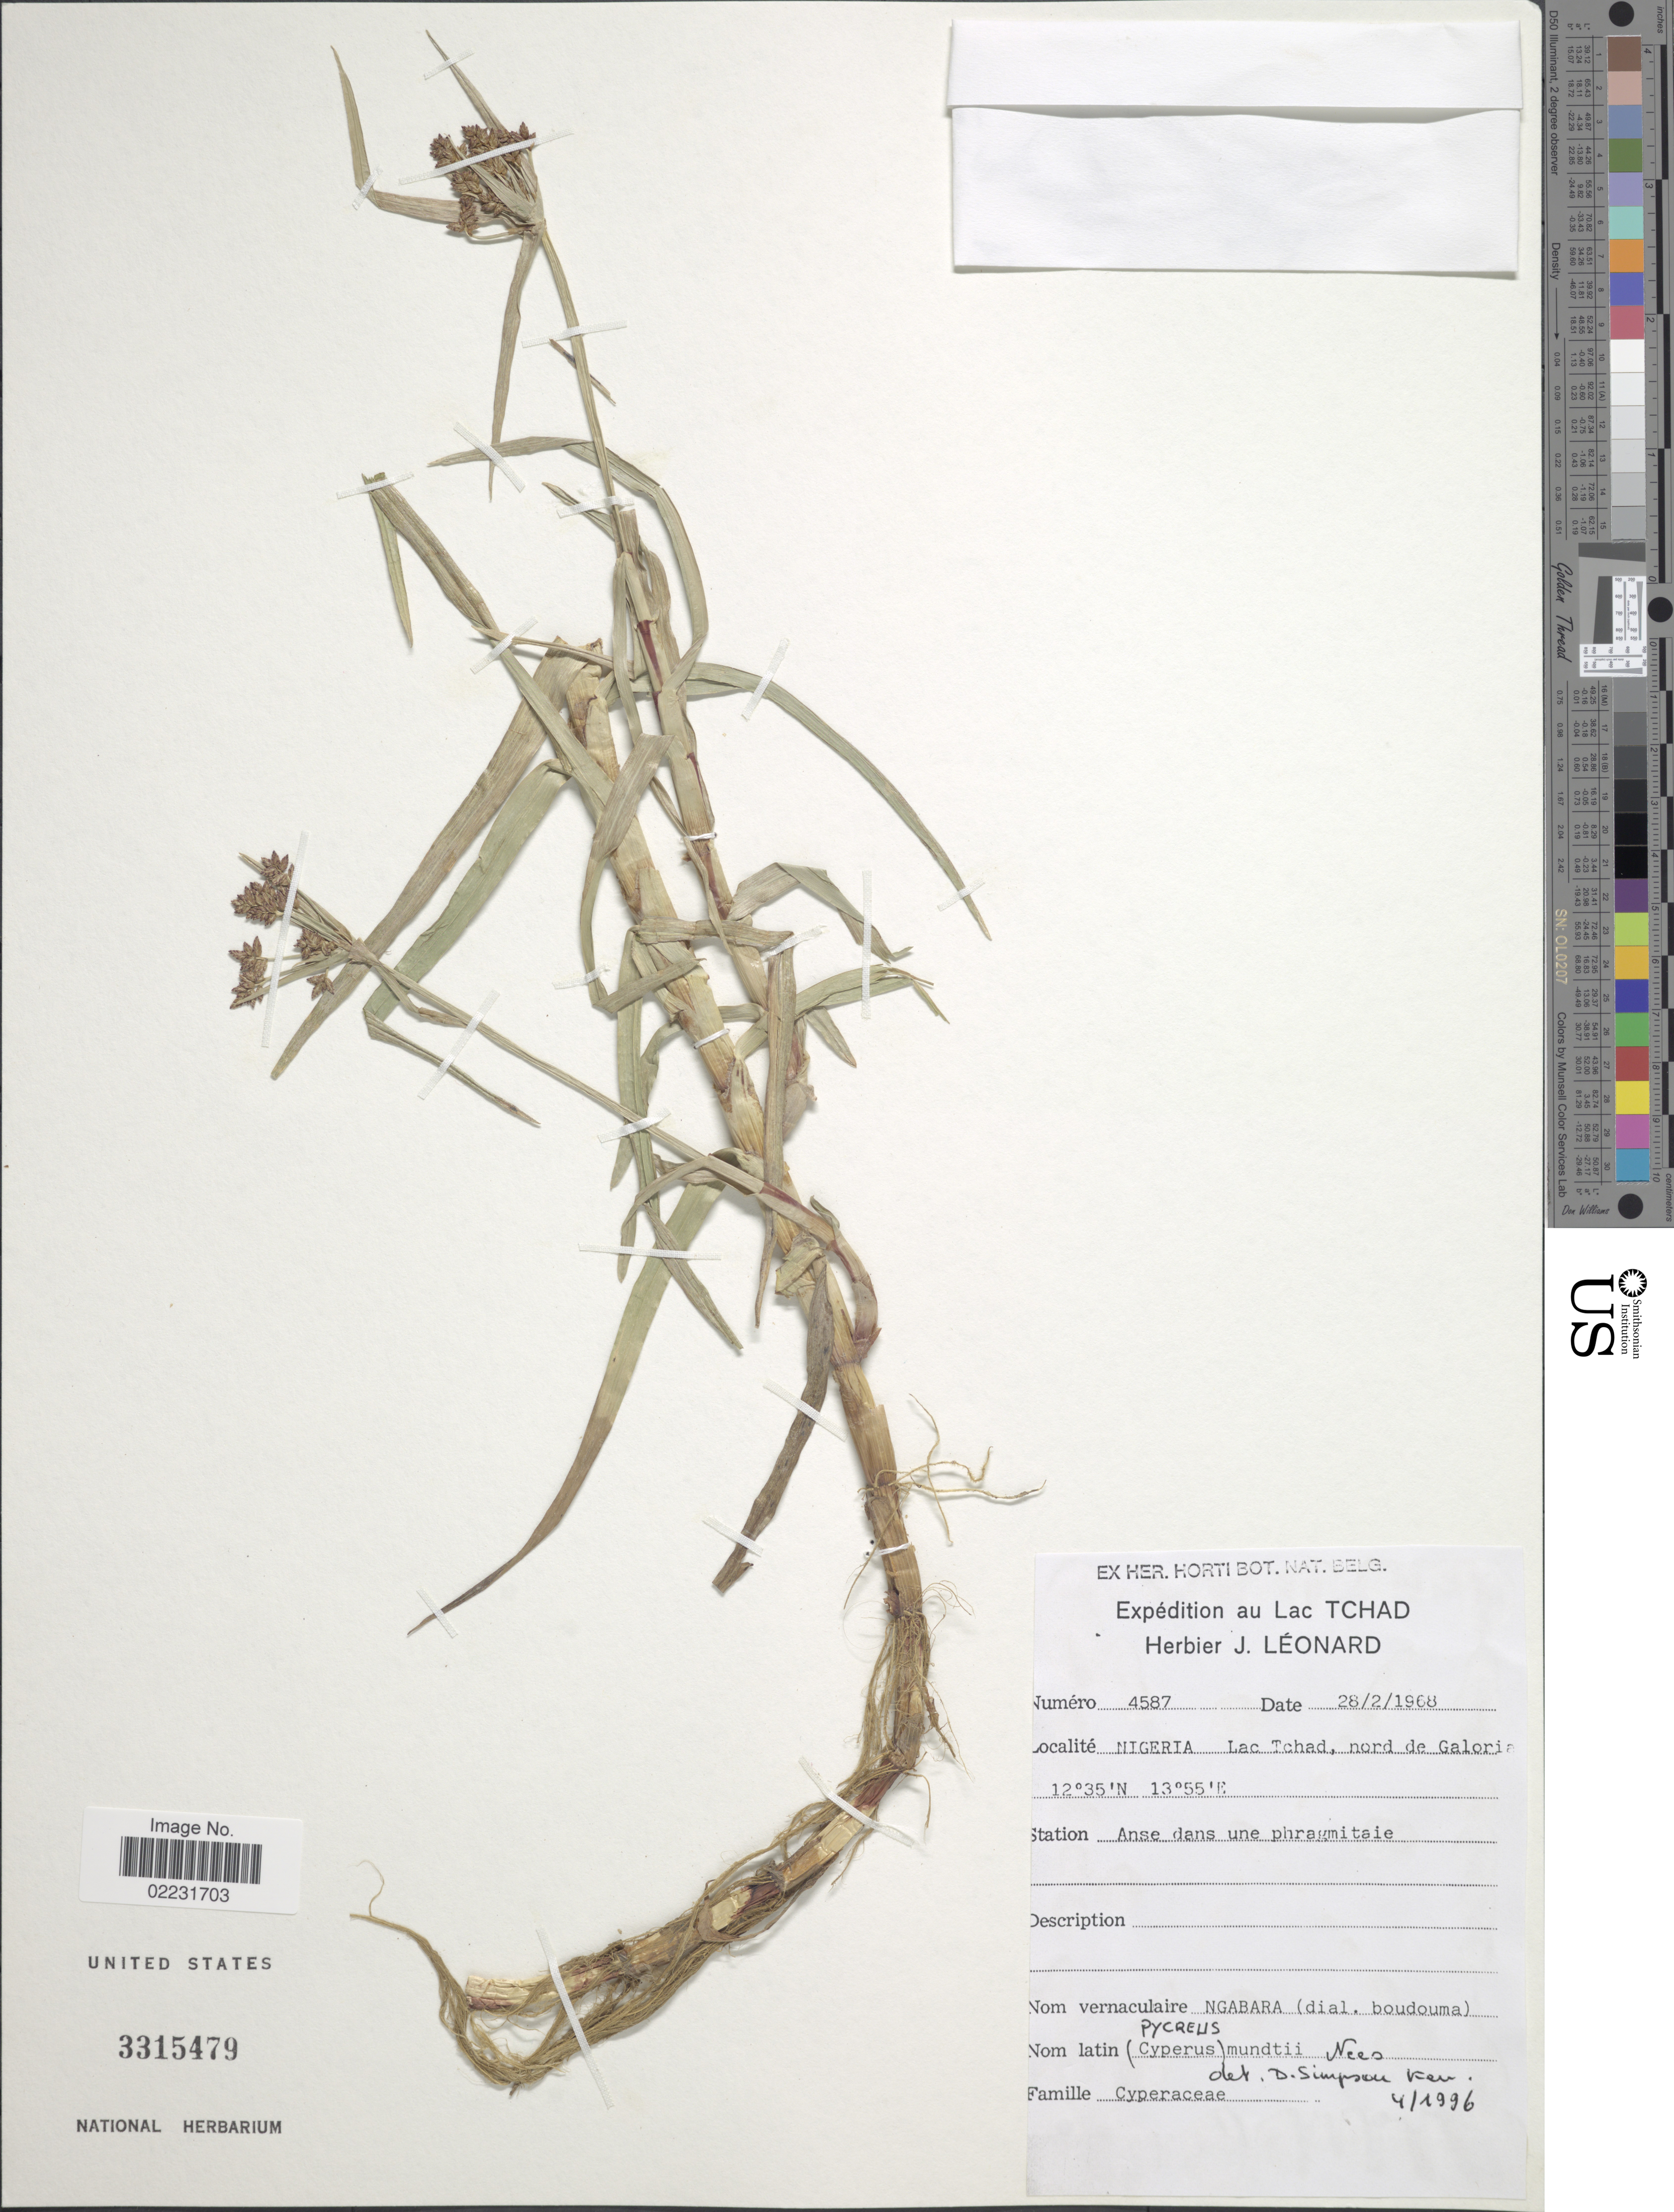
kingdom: Plantae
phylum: Tracheophyta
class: Liliopsida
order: Poales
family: Cyperaceae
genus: Cyperus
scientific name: Cyperus mundtii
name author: (Nees) Kunth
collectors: Ex Herb. J. Léonard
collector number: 4587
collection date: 1968-02-28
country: Nigeria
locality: Lac Tchad, nord de Galoria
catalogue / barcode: US 3315479